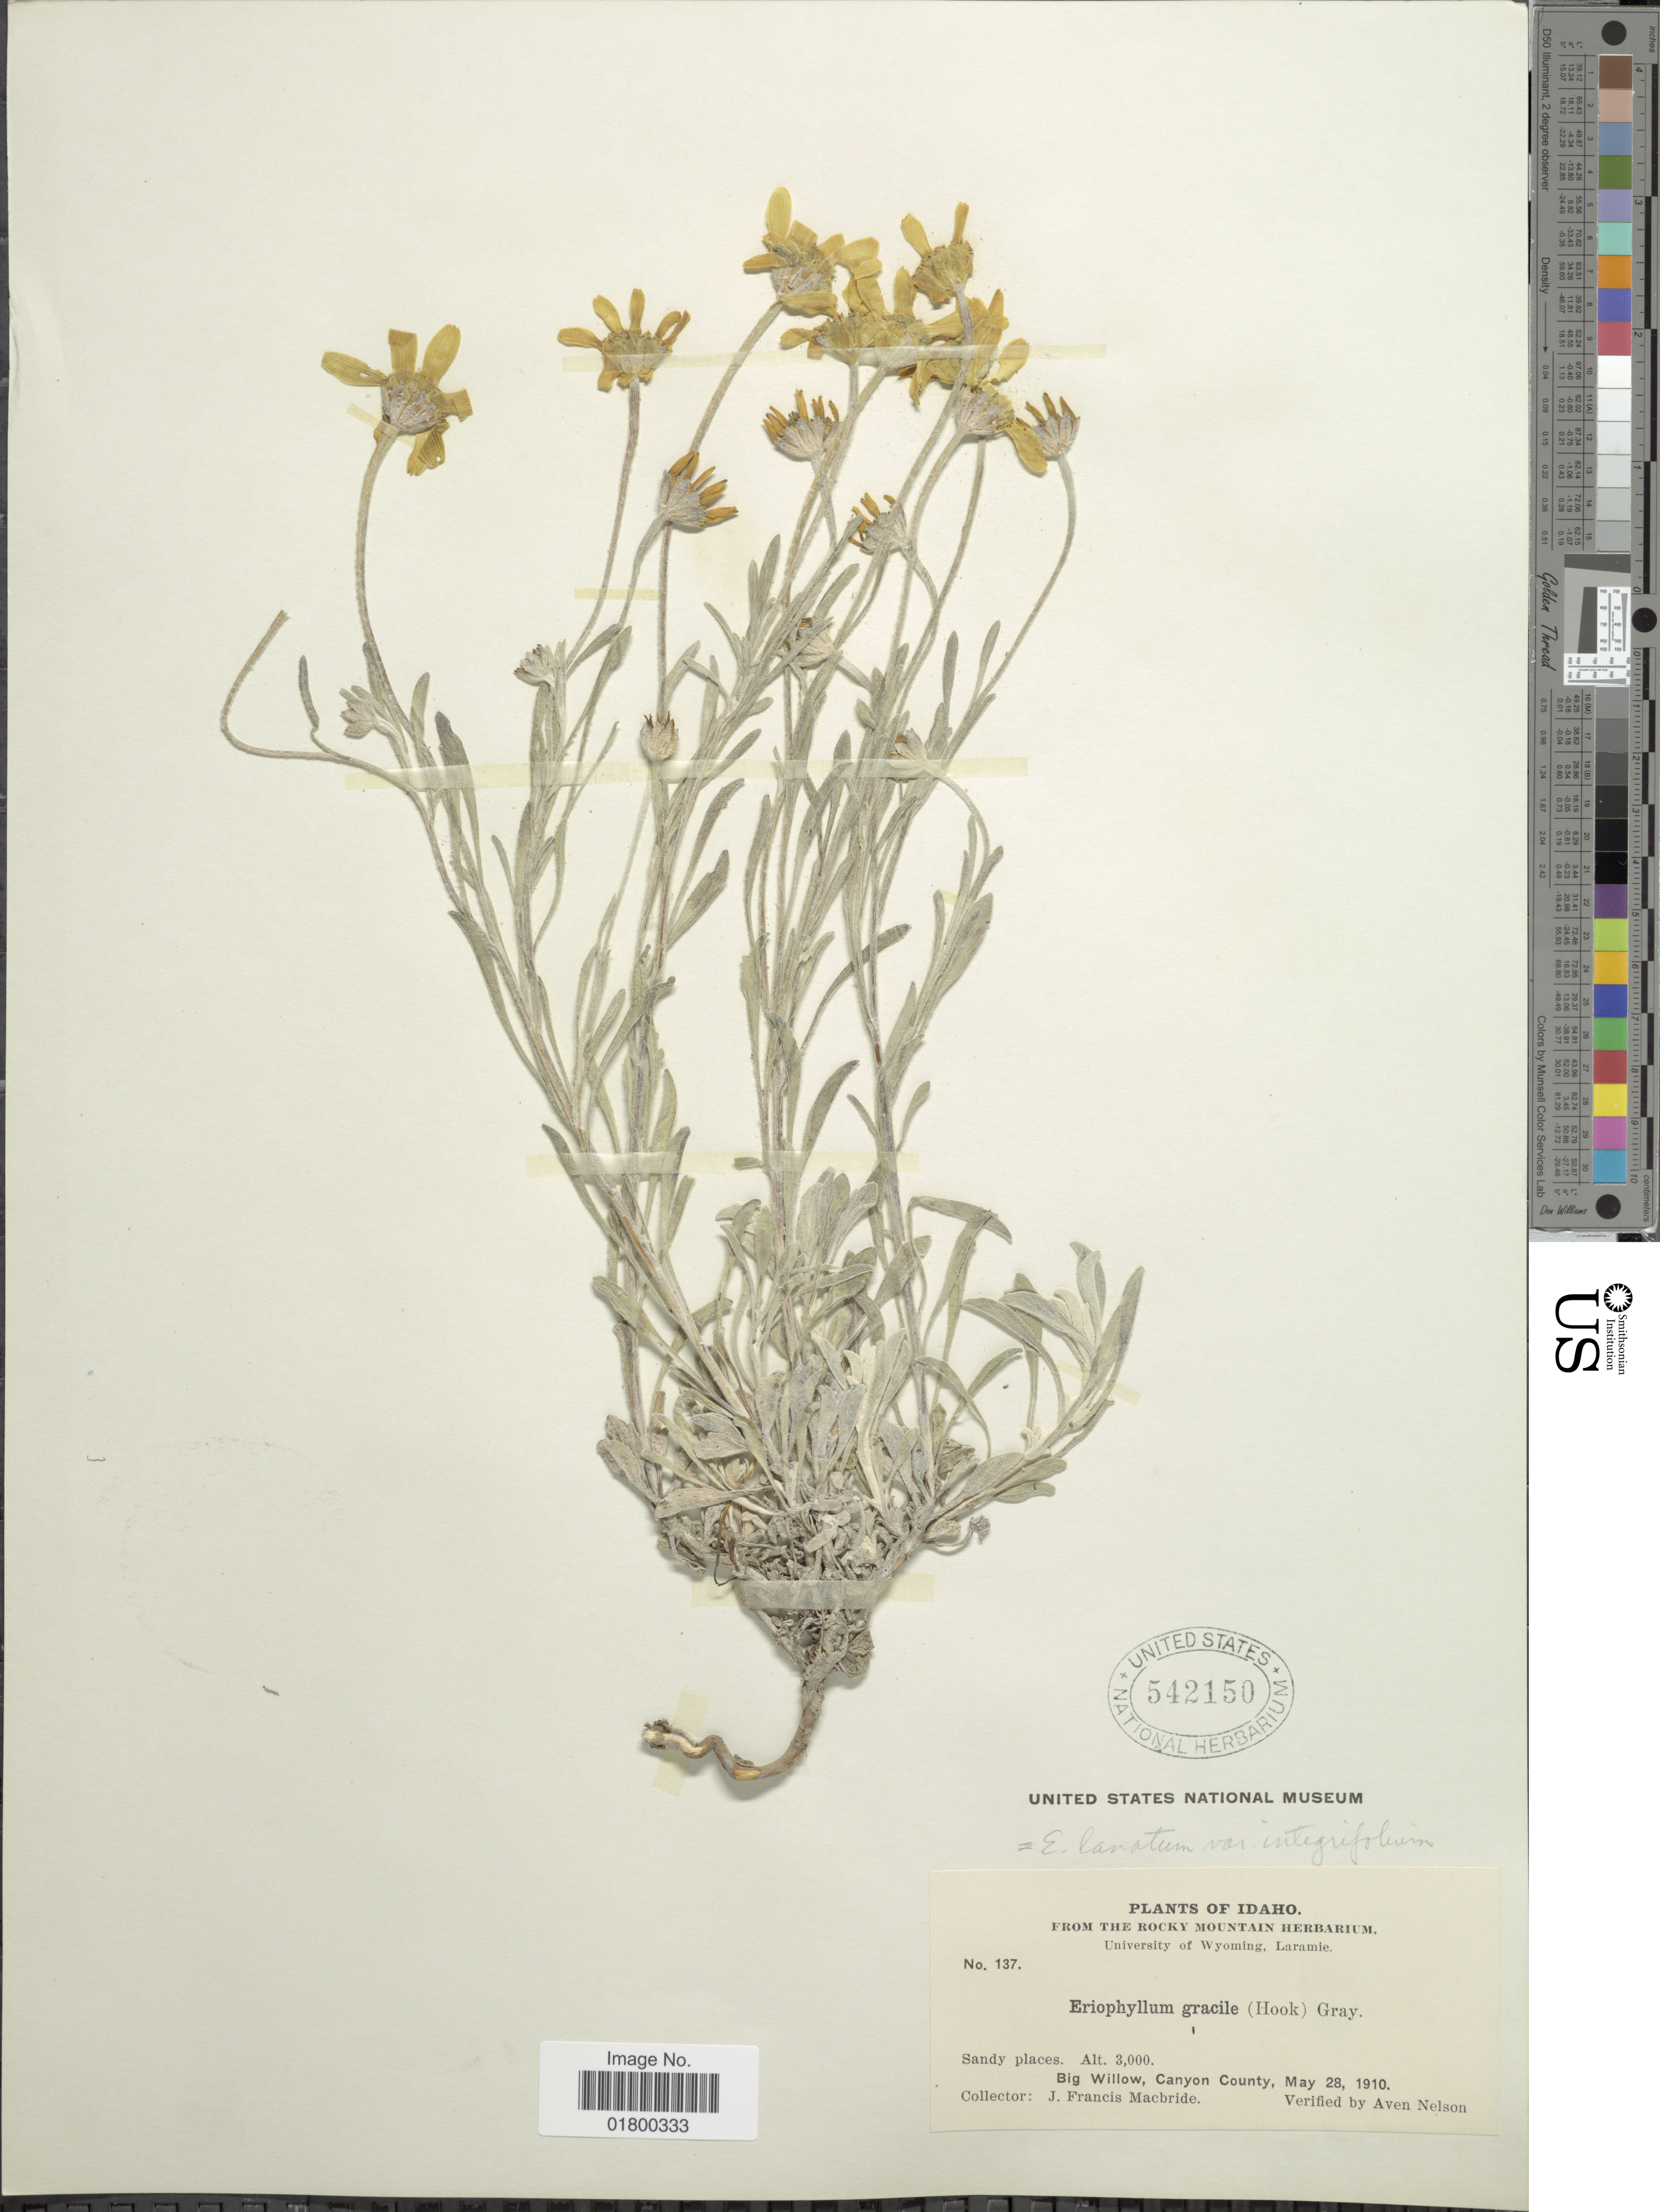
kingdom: Plantae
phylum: Tracheophyta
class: Magnoliopsida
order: Asterales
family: Asteraceae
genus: Eriophyllum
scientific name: Eriophyllum lanatum var. integrifolium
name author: (Hook.) Smiley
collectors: J. F. Macbride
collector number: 137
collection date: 1910-05-28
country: United States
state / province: Idaho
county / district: Canyon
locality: Big Willow, Canyon County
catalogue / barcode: US 542150